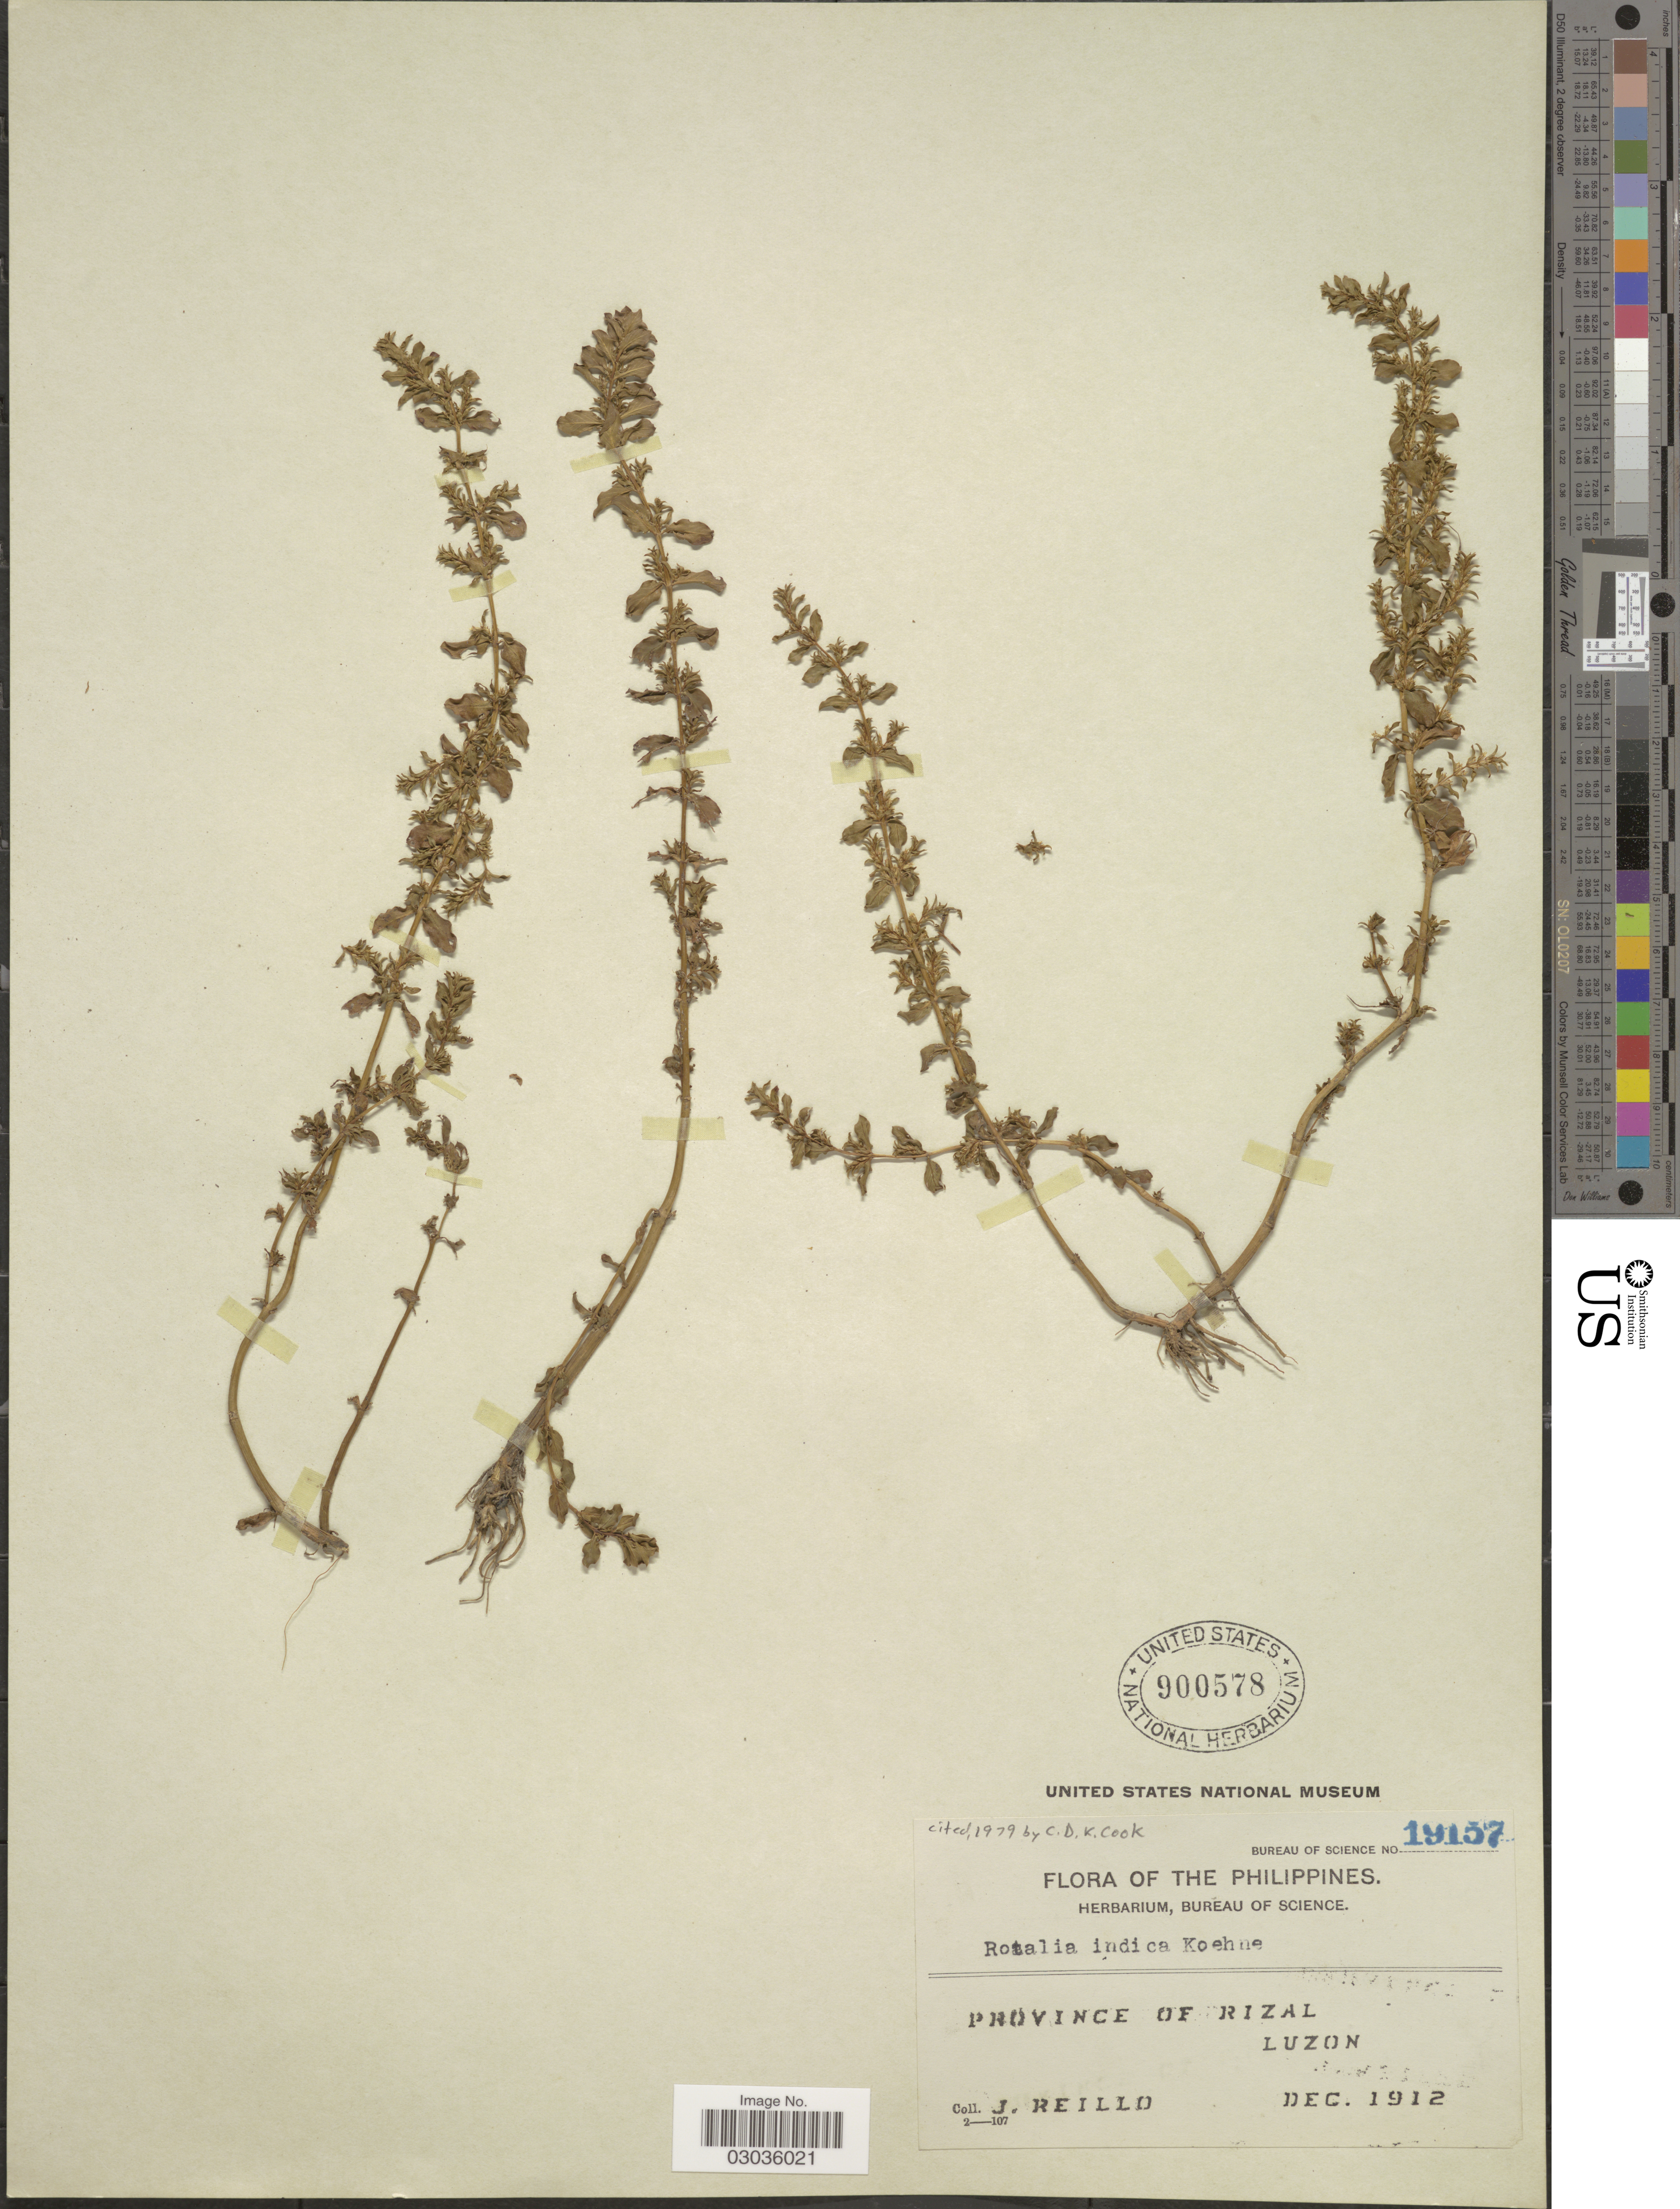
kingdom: Plantae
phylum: Tracheophyta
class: Magnoliopsida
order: Myrtales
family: Lythraceae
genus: Rotala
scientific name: Rotala indica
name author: (L.) Koehne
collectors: J. Reillo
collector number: Bureau of Science 19157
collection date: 1912-12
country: Philippines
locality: Province of Rizal, Luzon.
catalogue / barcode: US 900578